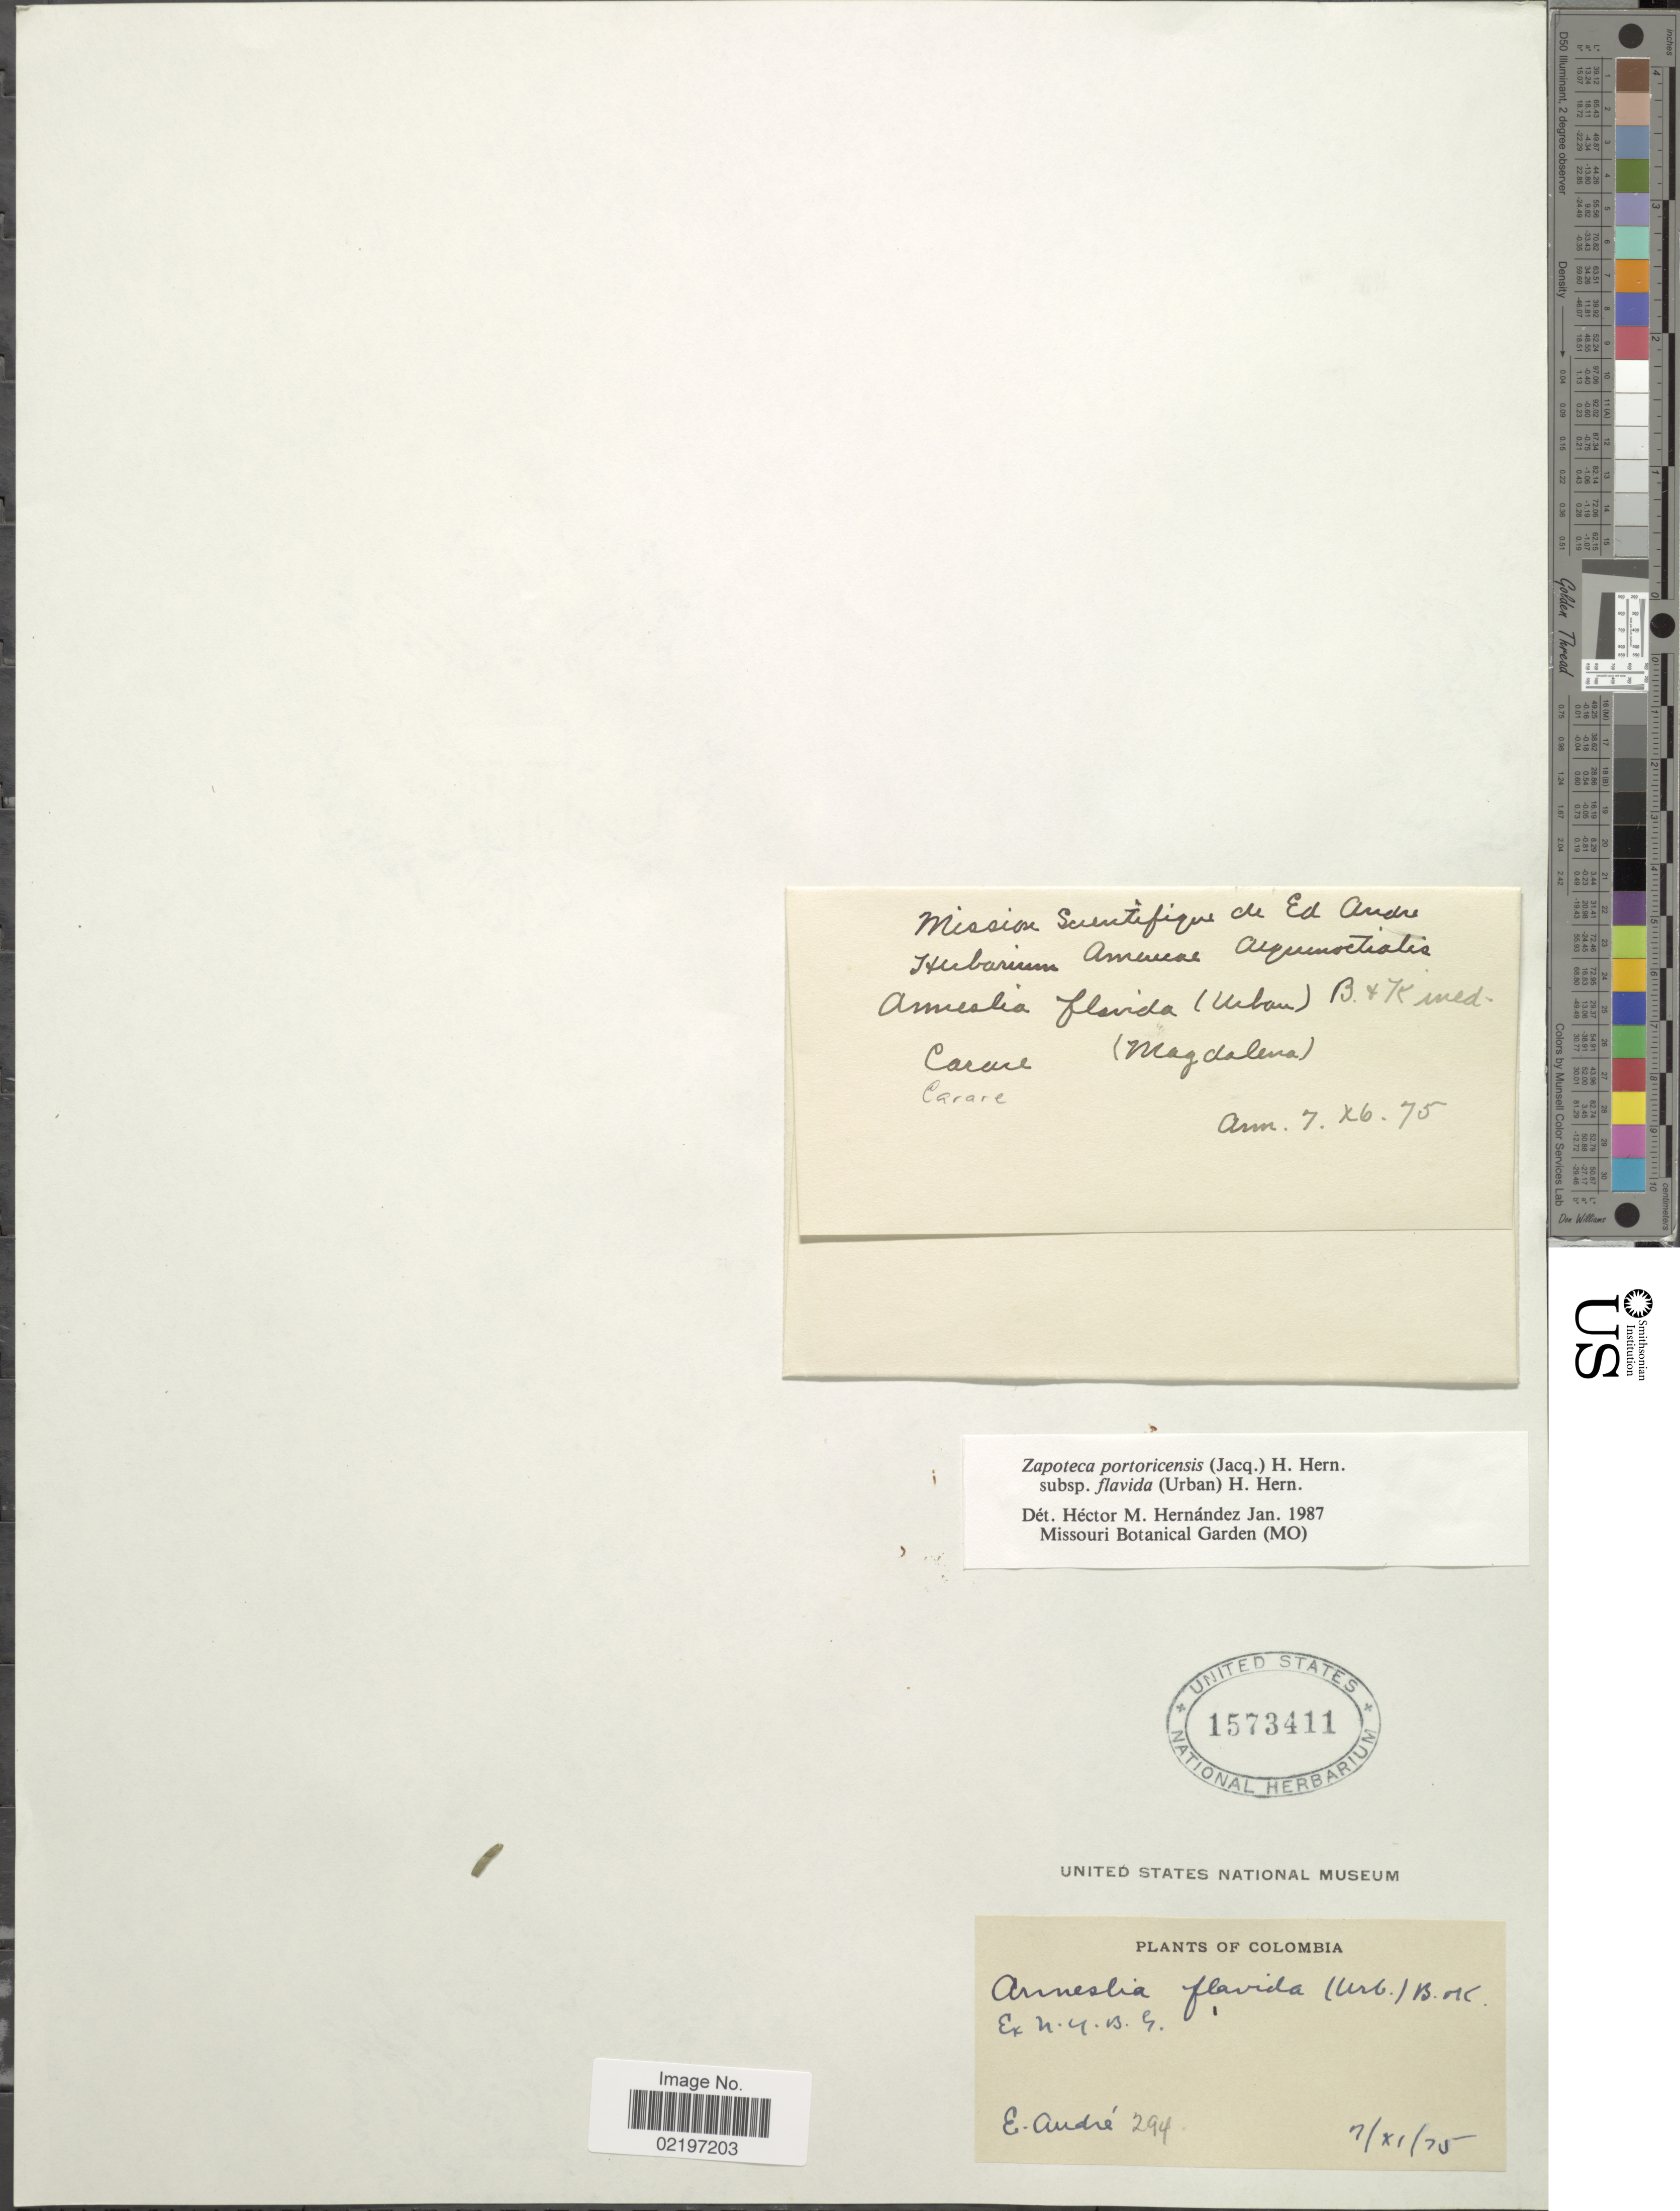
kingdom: Plantae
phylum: Tracheophyta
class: Magnoliopsida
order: Fabales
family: Fabaceae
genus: Zapoteca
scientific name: Zapoteca portoricensis subsp. flavida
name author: (Urb.) H.M. Hern.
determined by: Hernandez, H. M., (MO), Missouri Botanical Garden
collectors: E. Andre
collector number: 294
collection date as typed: Transcribed d/m/y: 7/11/75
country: Colombia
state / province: Magdalena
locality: Carare (Magdalena)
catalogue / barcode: US 1573411